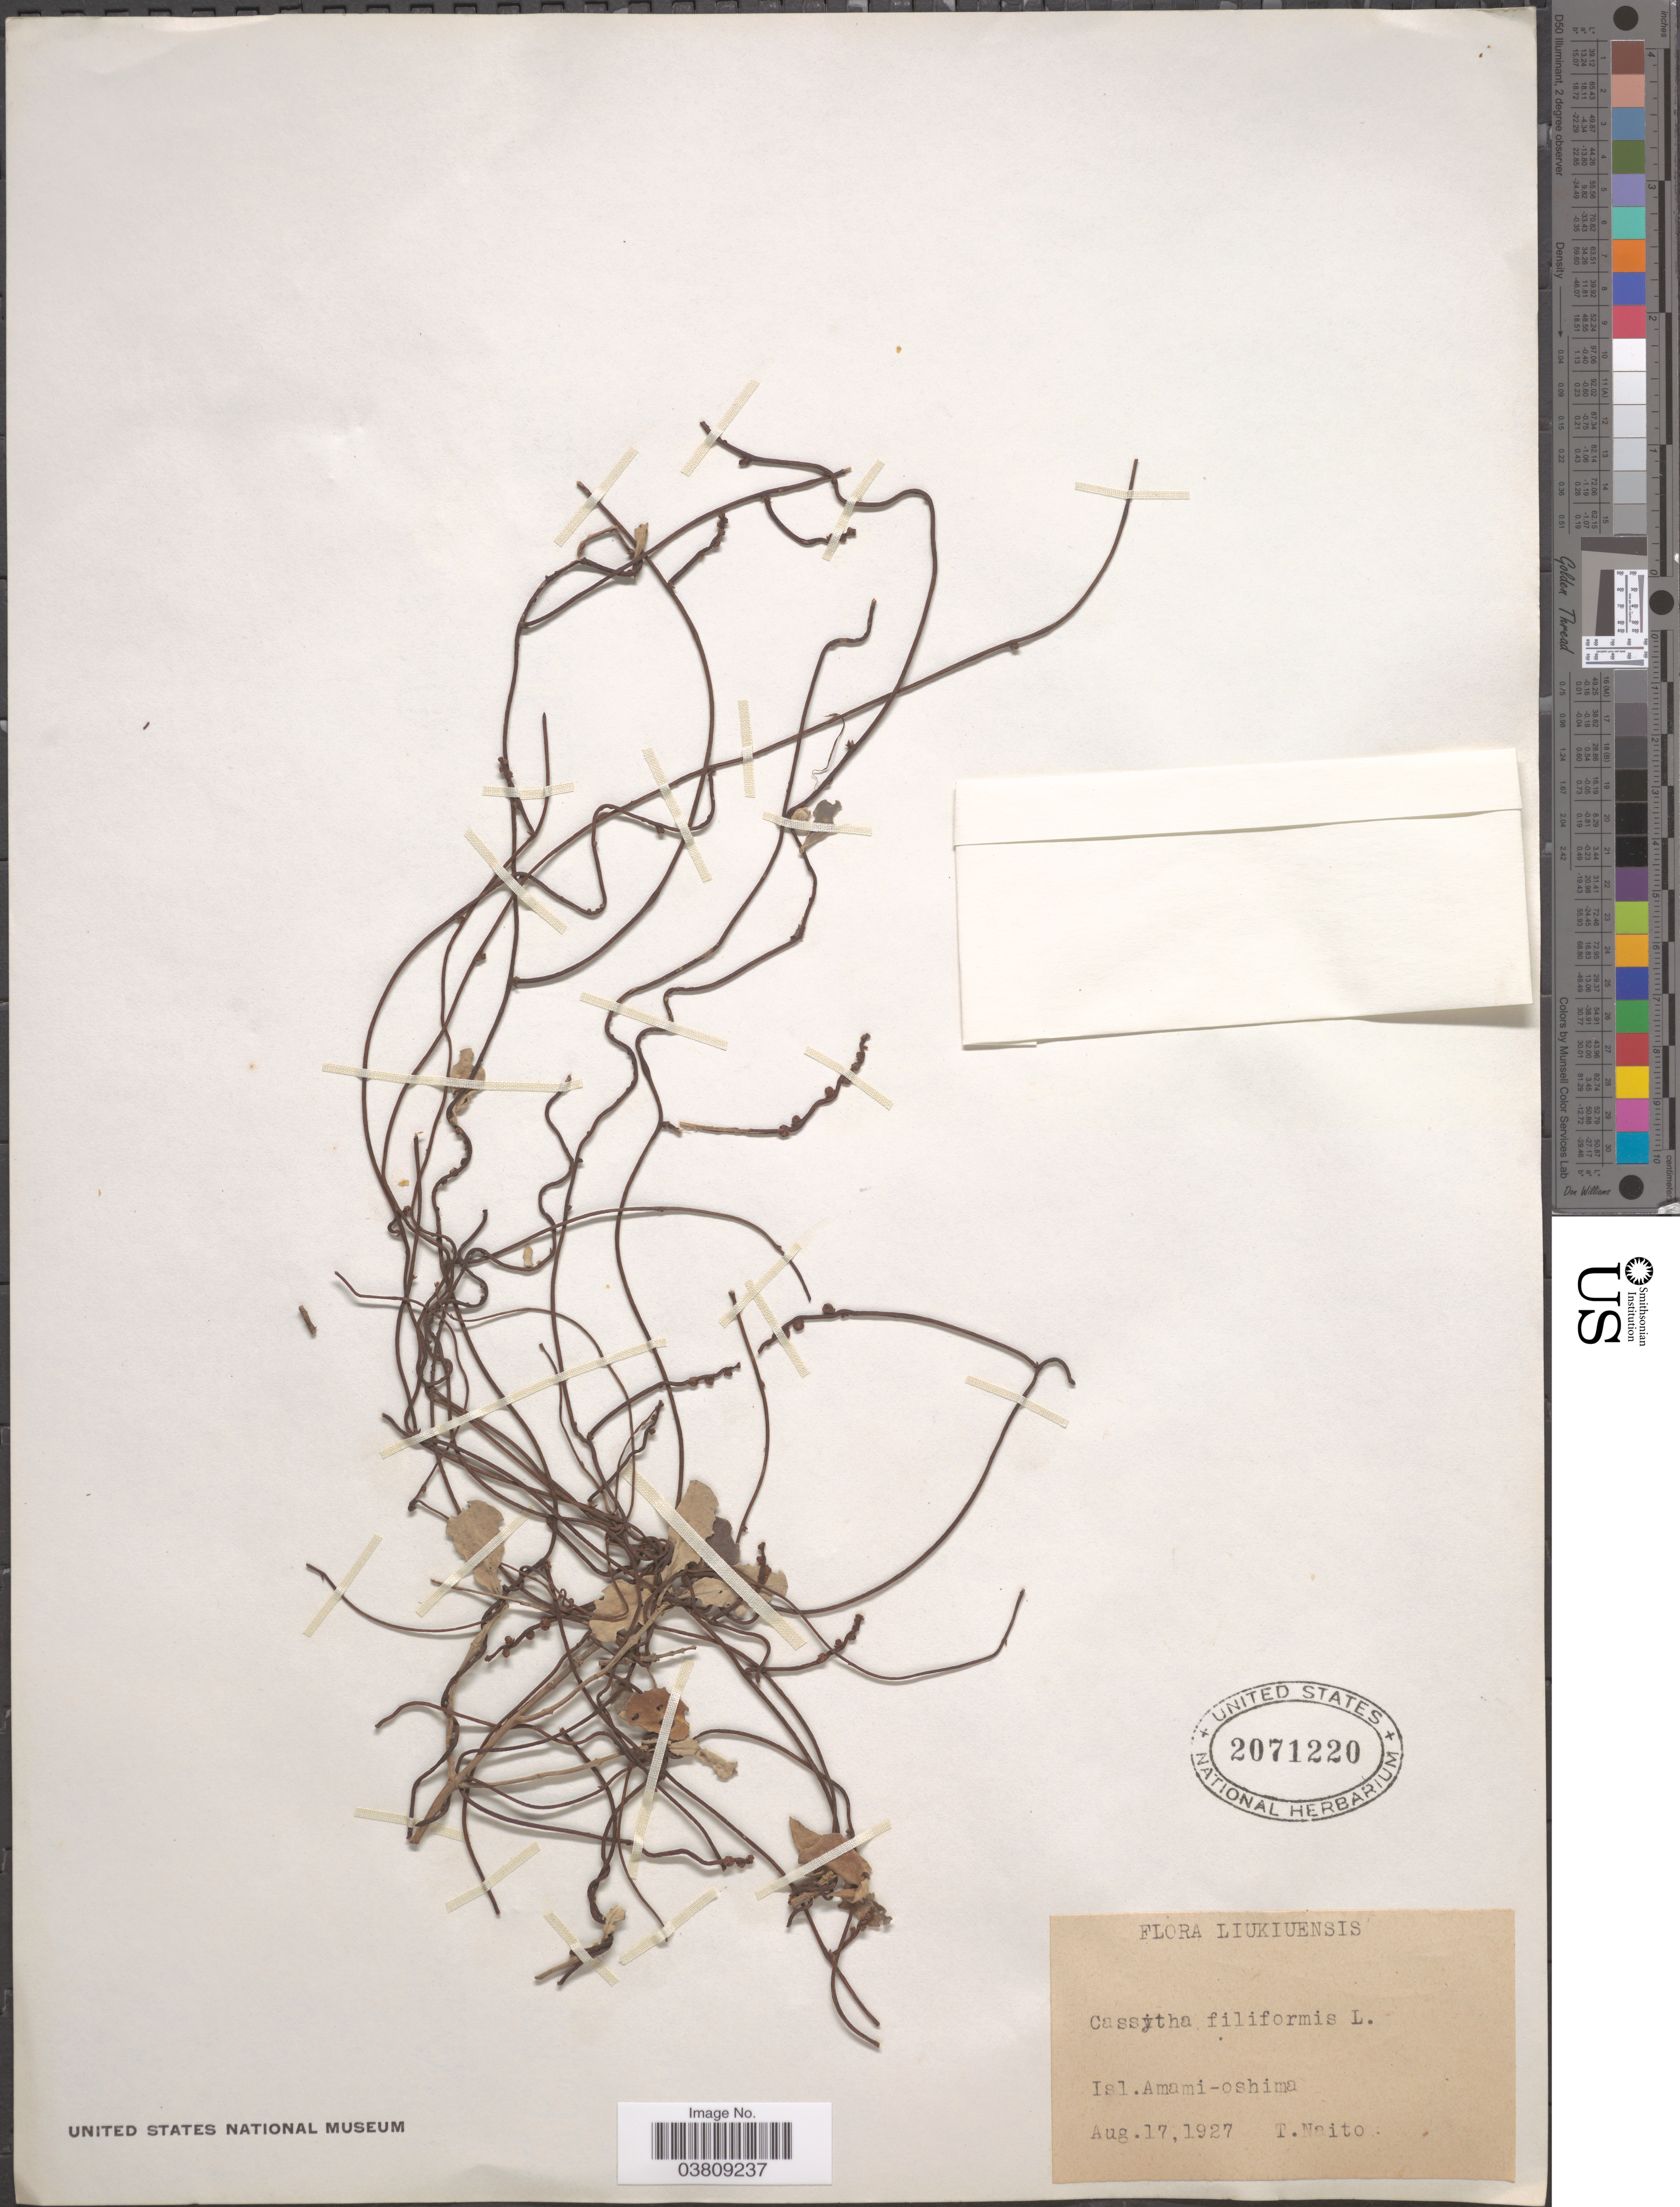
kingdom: Plantae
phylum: Tracheophyta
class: Magnoliopsida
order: Laurales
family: Lauraceae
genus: Cassytha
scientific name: Cassytha filiformis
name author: L.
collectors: T. Naito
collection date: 1927-08-17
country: Japan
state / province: Okinawa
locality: Liukiuensis. Isl. Amami-oshima.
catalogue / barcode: US 2071220